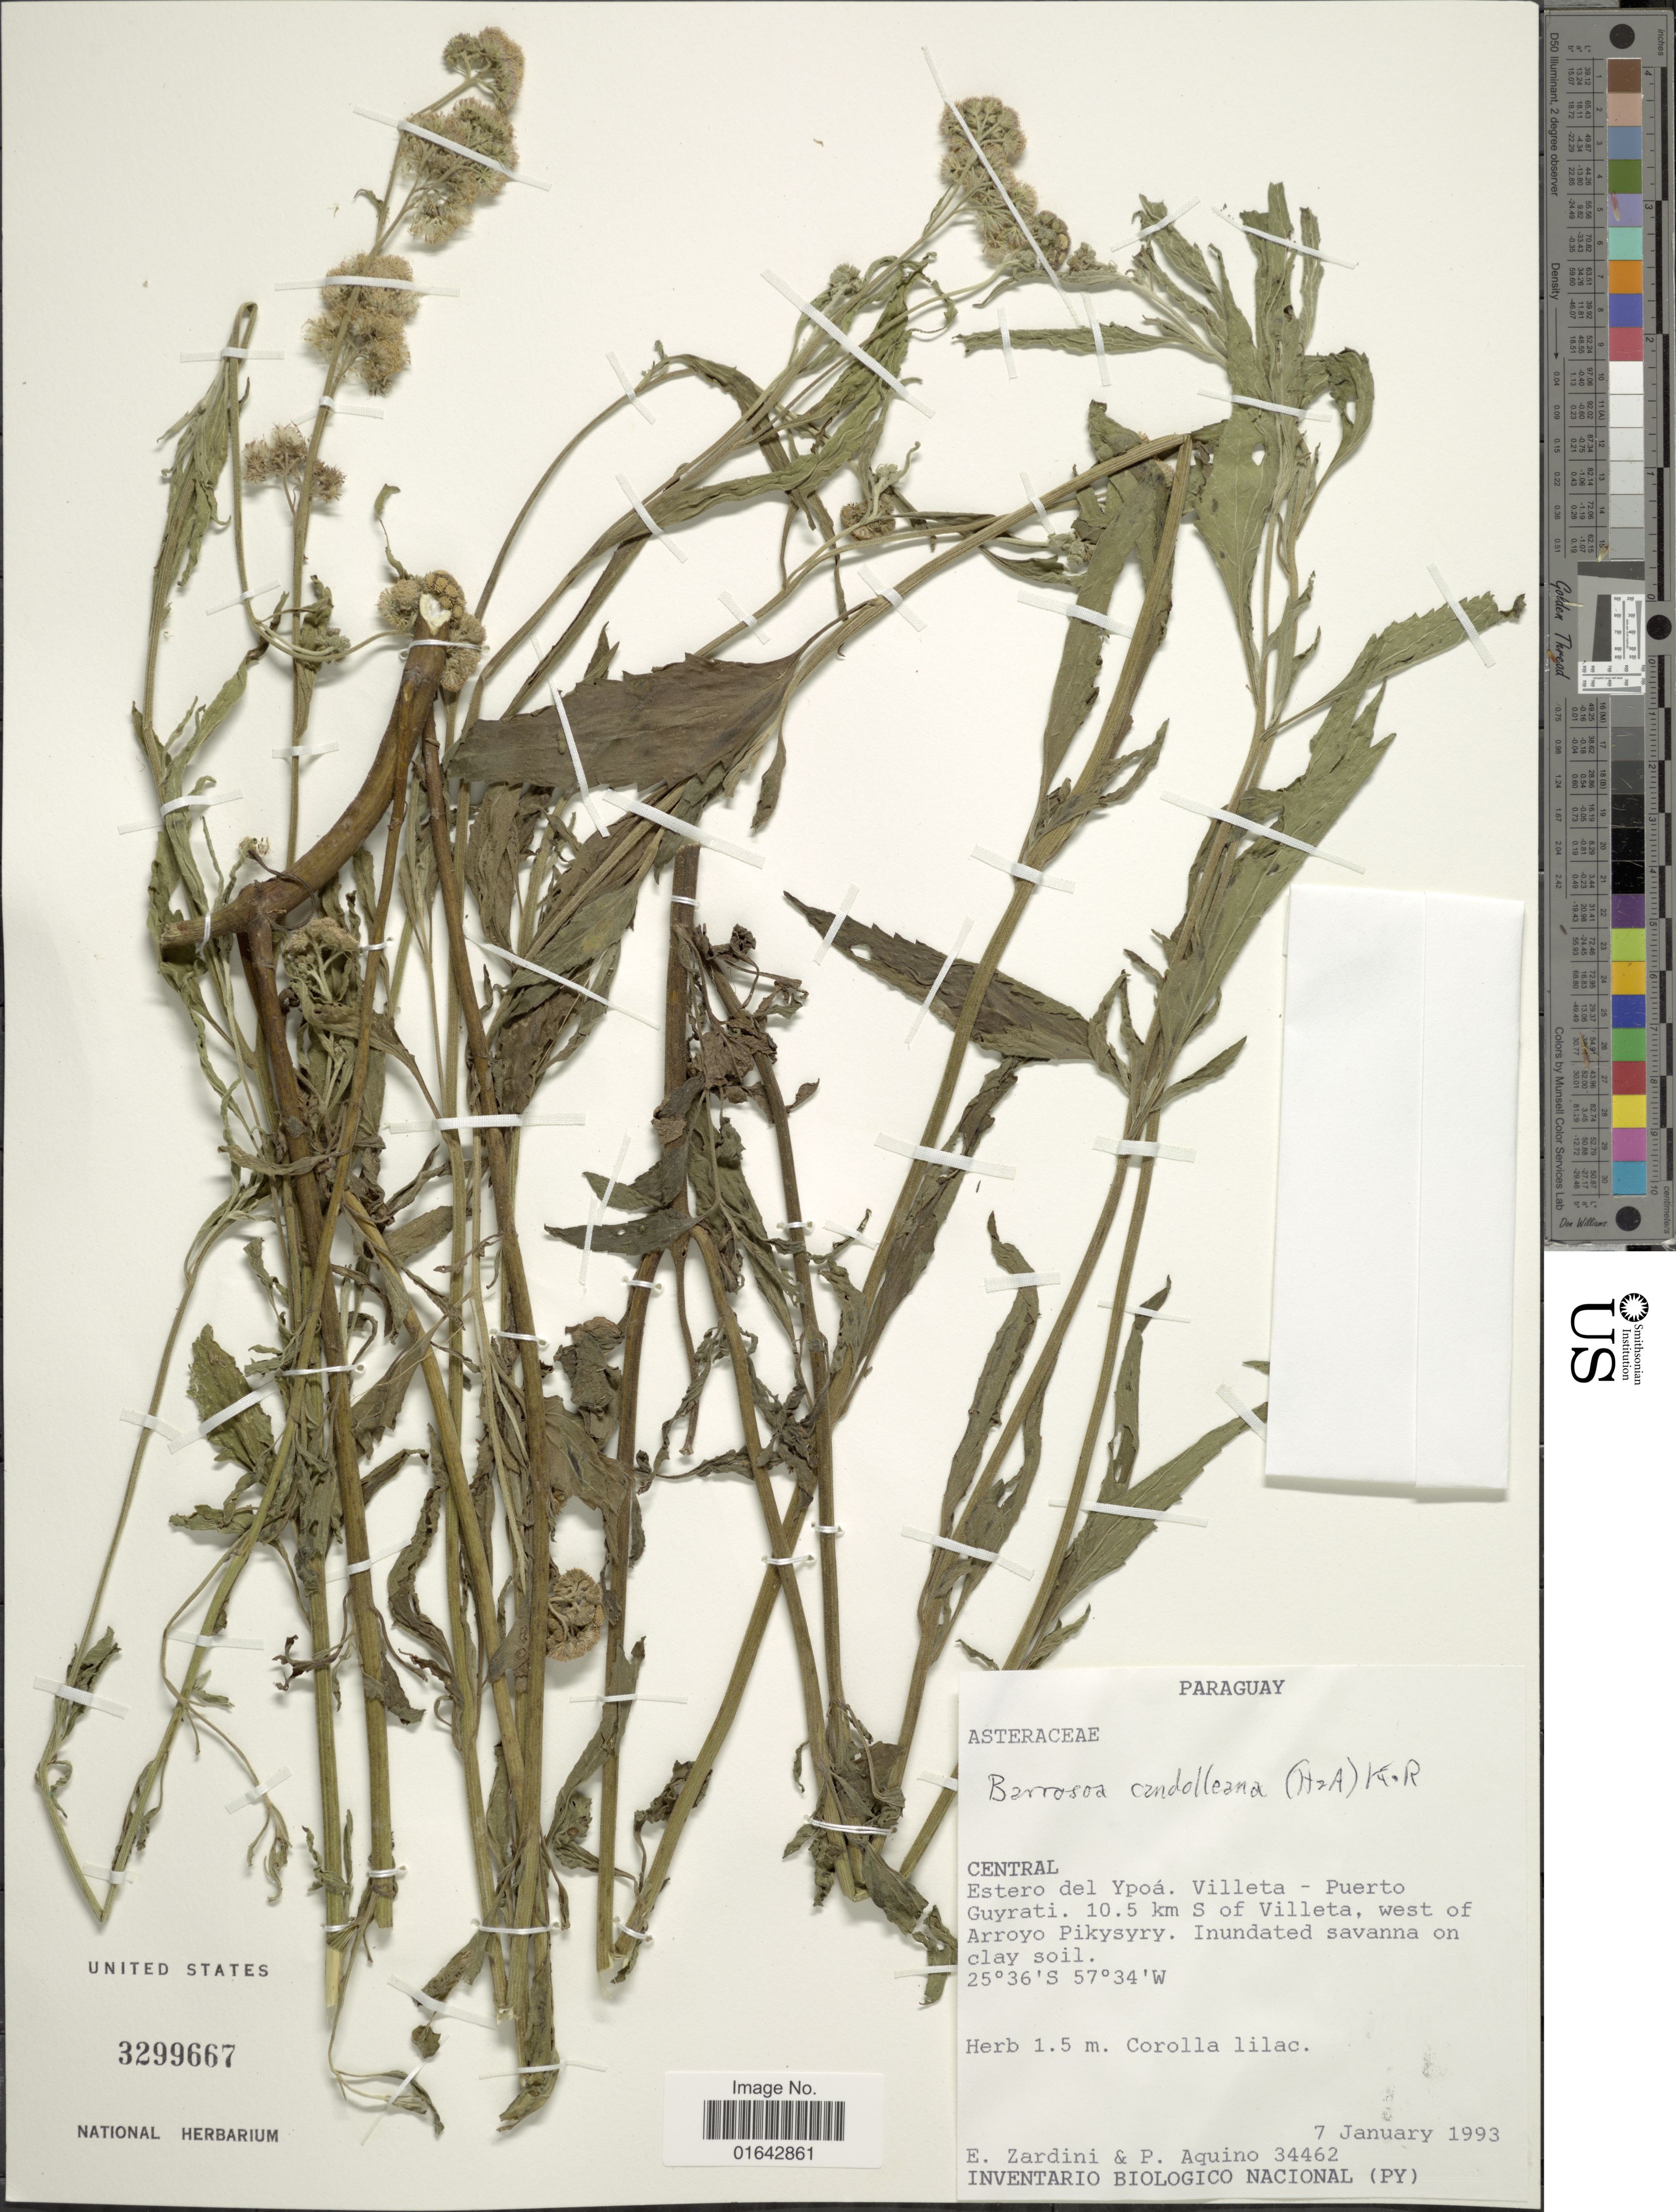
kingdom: Plantae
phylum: Tracheophyta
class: Magnoliopsida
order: Asterales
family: Asteraceae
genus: Barrosoa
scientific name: Barrosoa candolleana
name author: (Hook. & Arn.) R.M. King & H. Rob.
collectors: E. M. Zardini & P. Aquino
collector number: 34462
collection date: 1993-01-07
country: Paraguay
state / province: Central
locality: Central. estero del Ypoá. Villeta - Puerto Guyrati. 10.5 km S of Villeta, west of Arroyo Pikysyry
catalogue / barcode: US 3299667